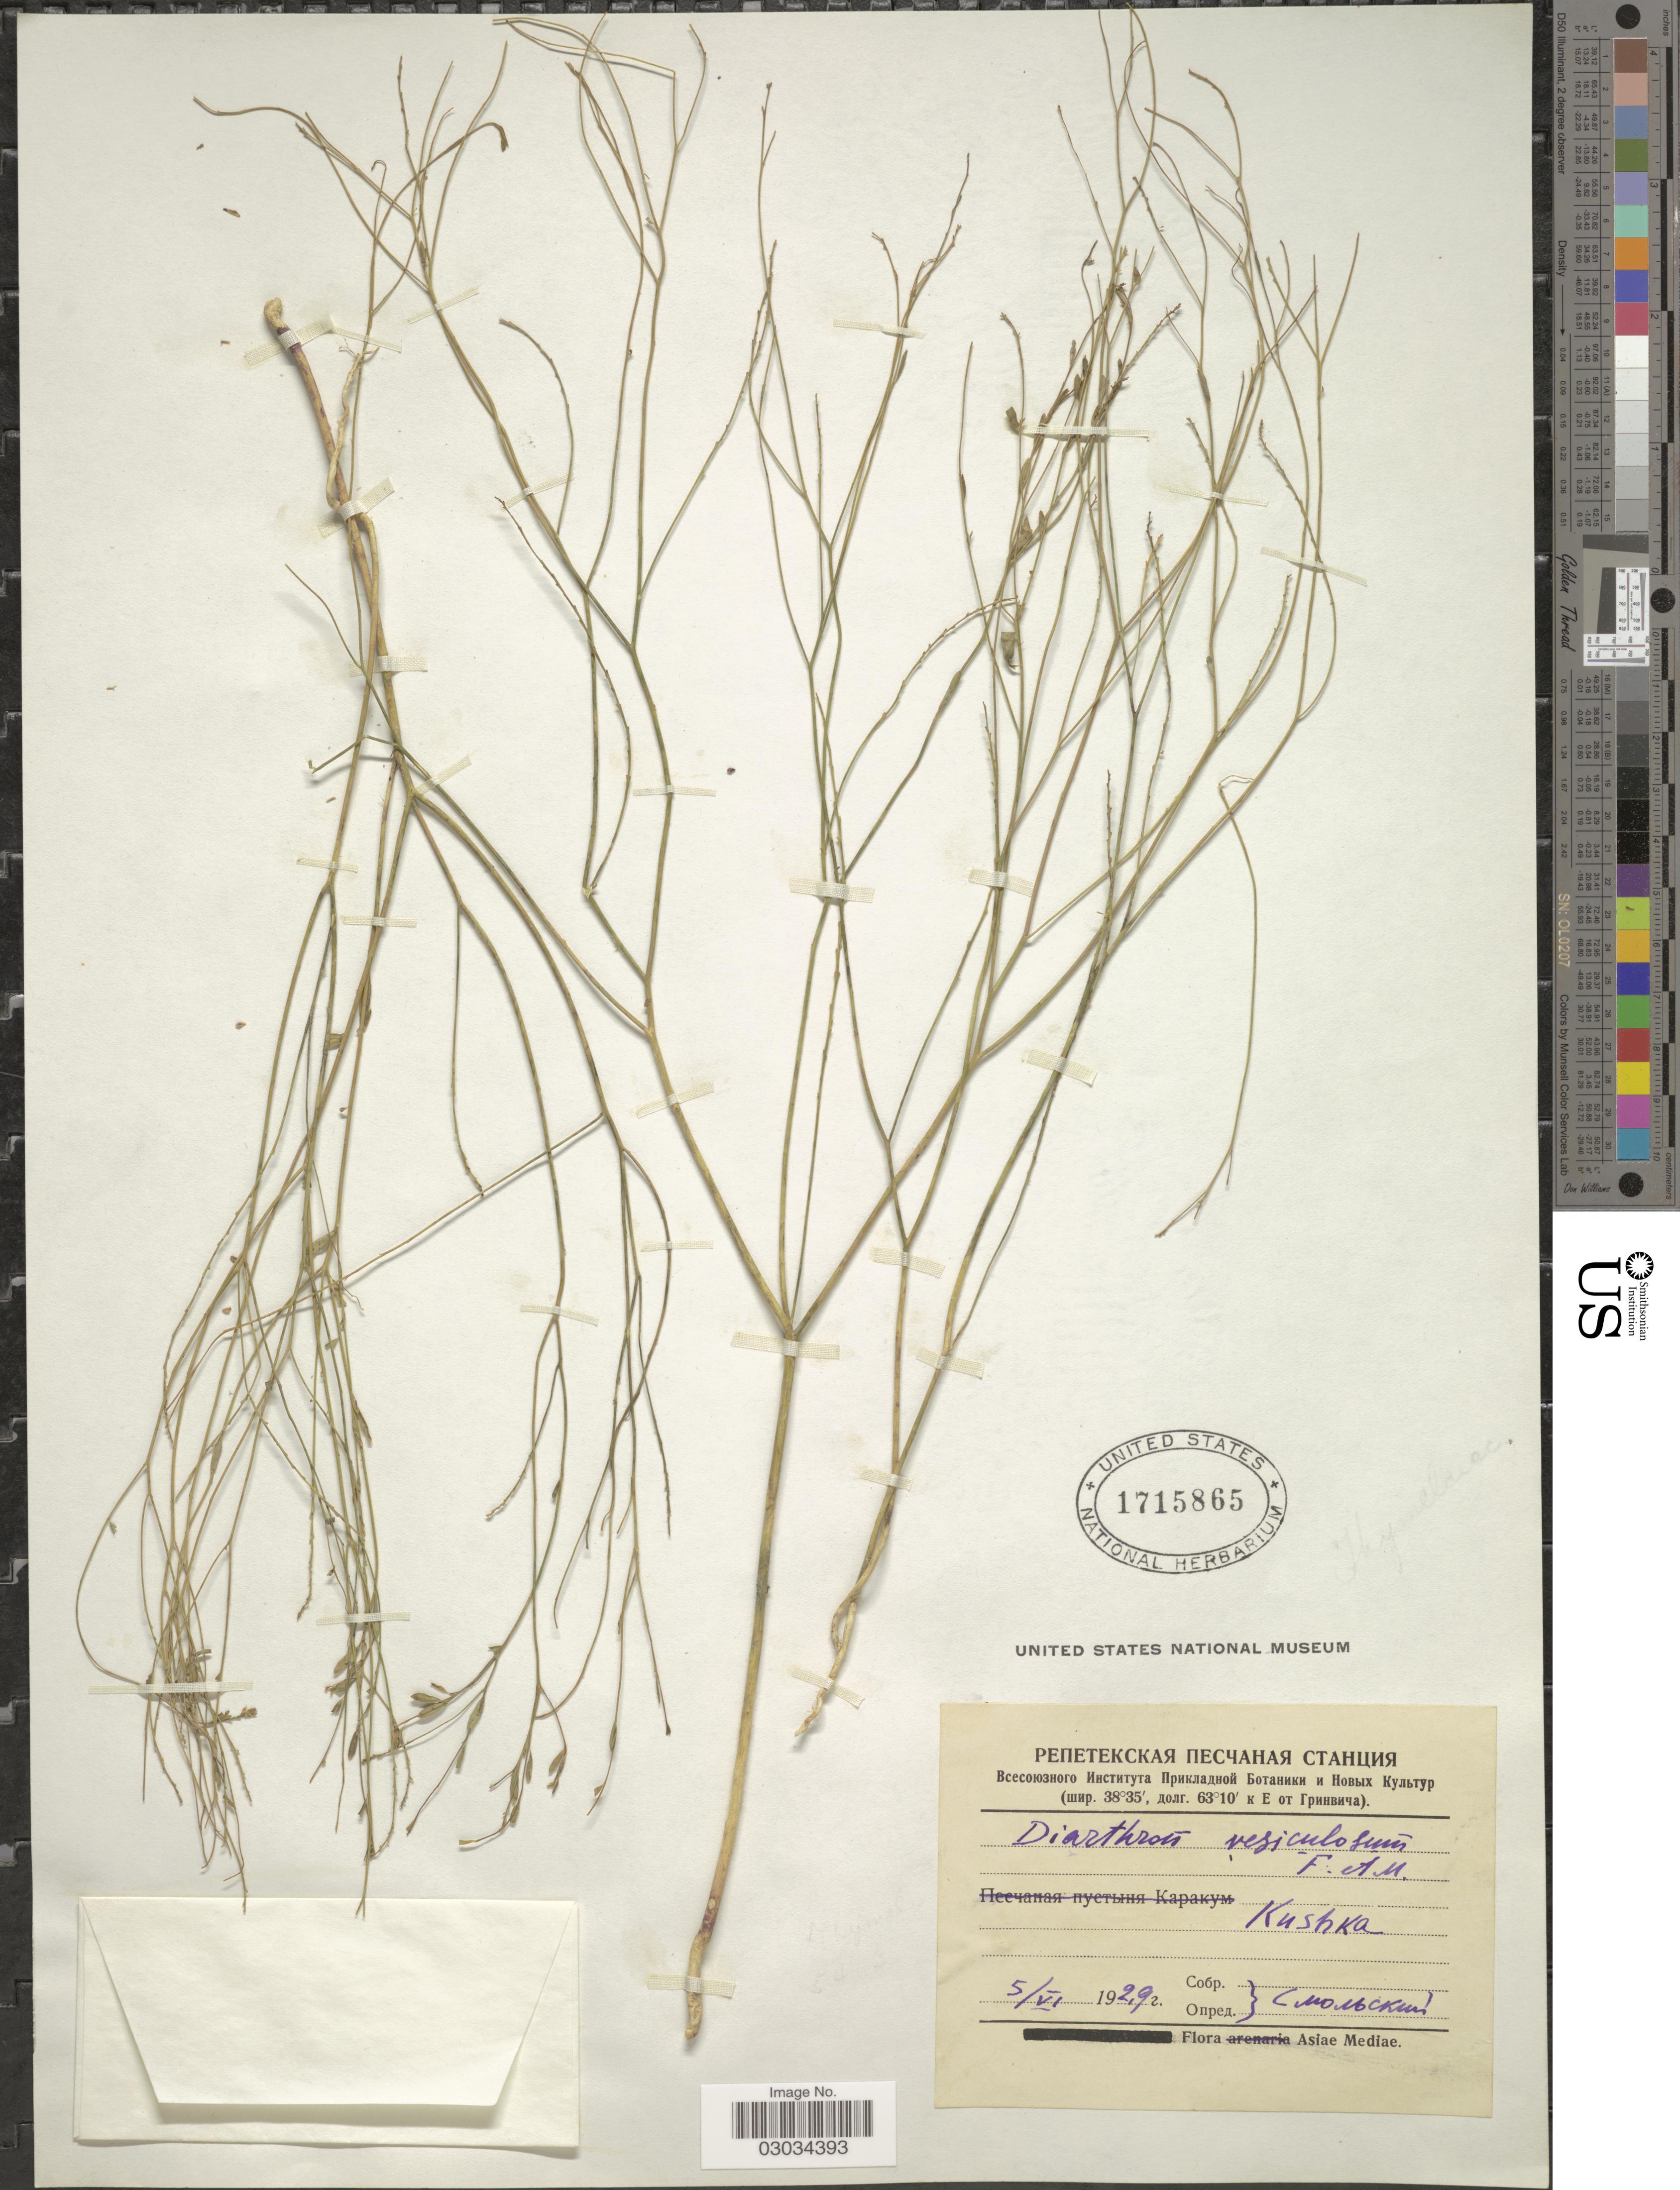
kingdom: Plantae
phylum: Tracheophyta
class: Magnoliopsida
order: Malvales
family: Thymelaeaceae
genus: Diarthron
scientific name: Diarthron vesiculosum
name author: (Fisch. & C.A. Mey. ex Kar. & Kir.) C.A. Mey.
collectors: Smolsky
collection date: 1929-06-05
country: Turkmenistan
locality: Kushka. Asia Mediae.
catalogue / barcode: US 1715865